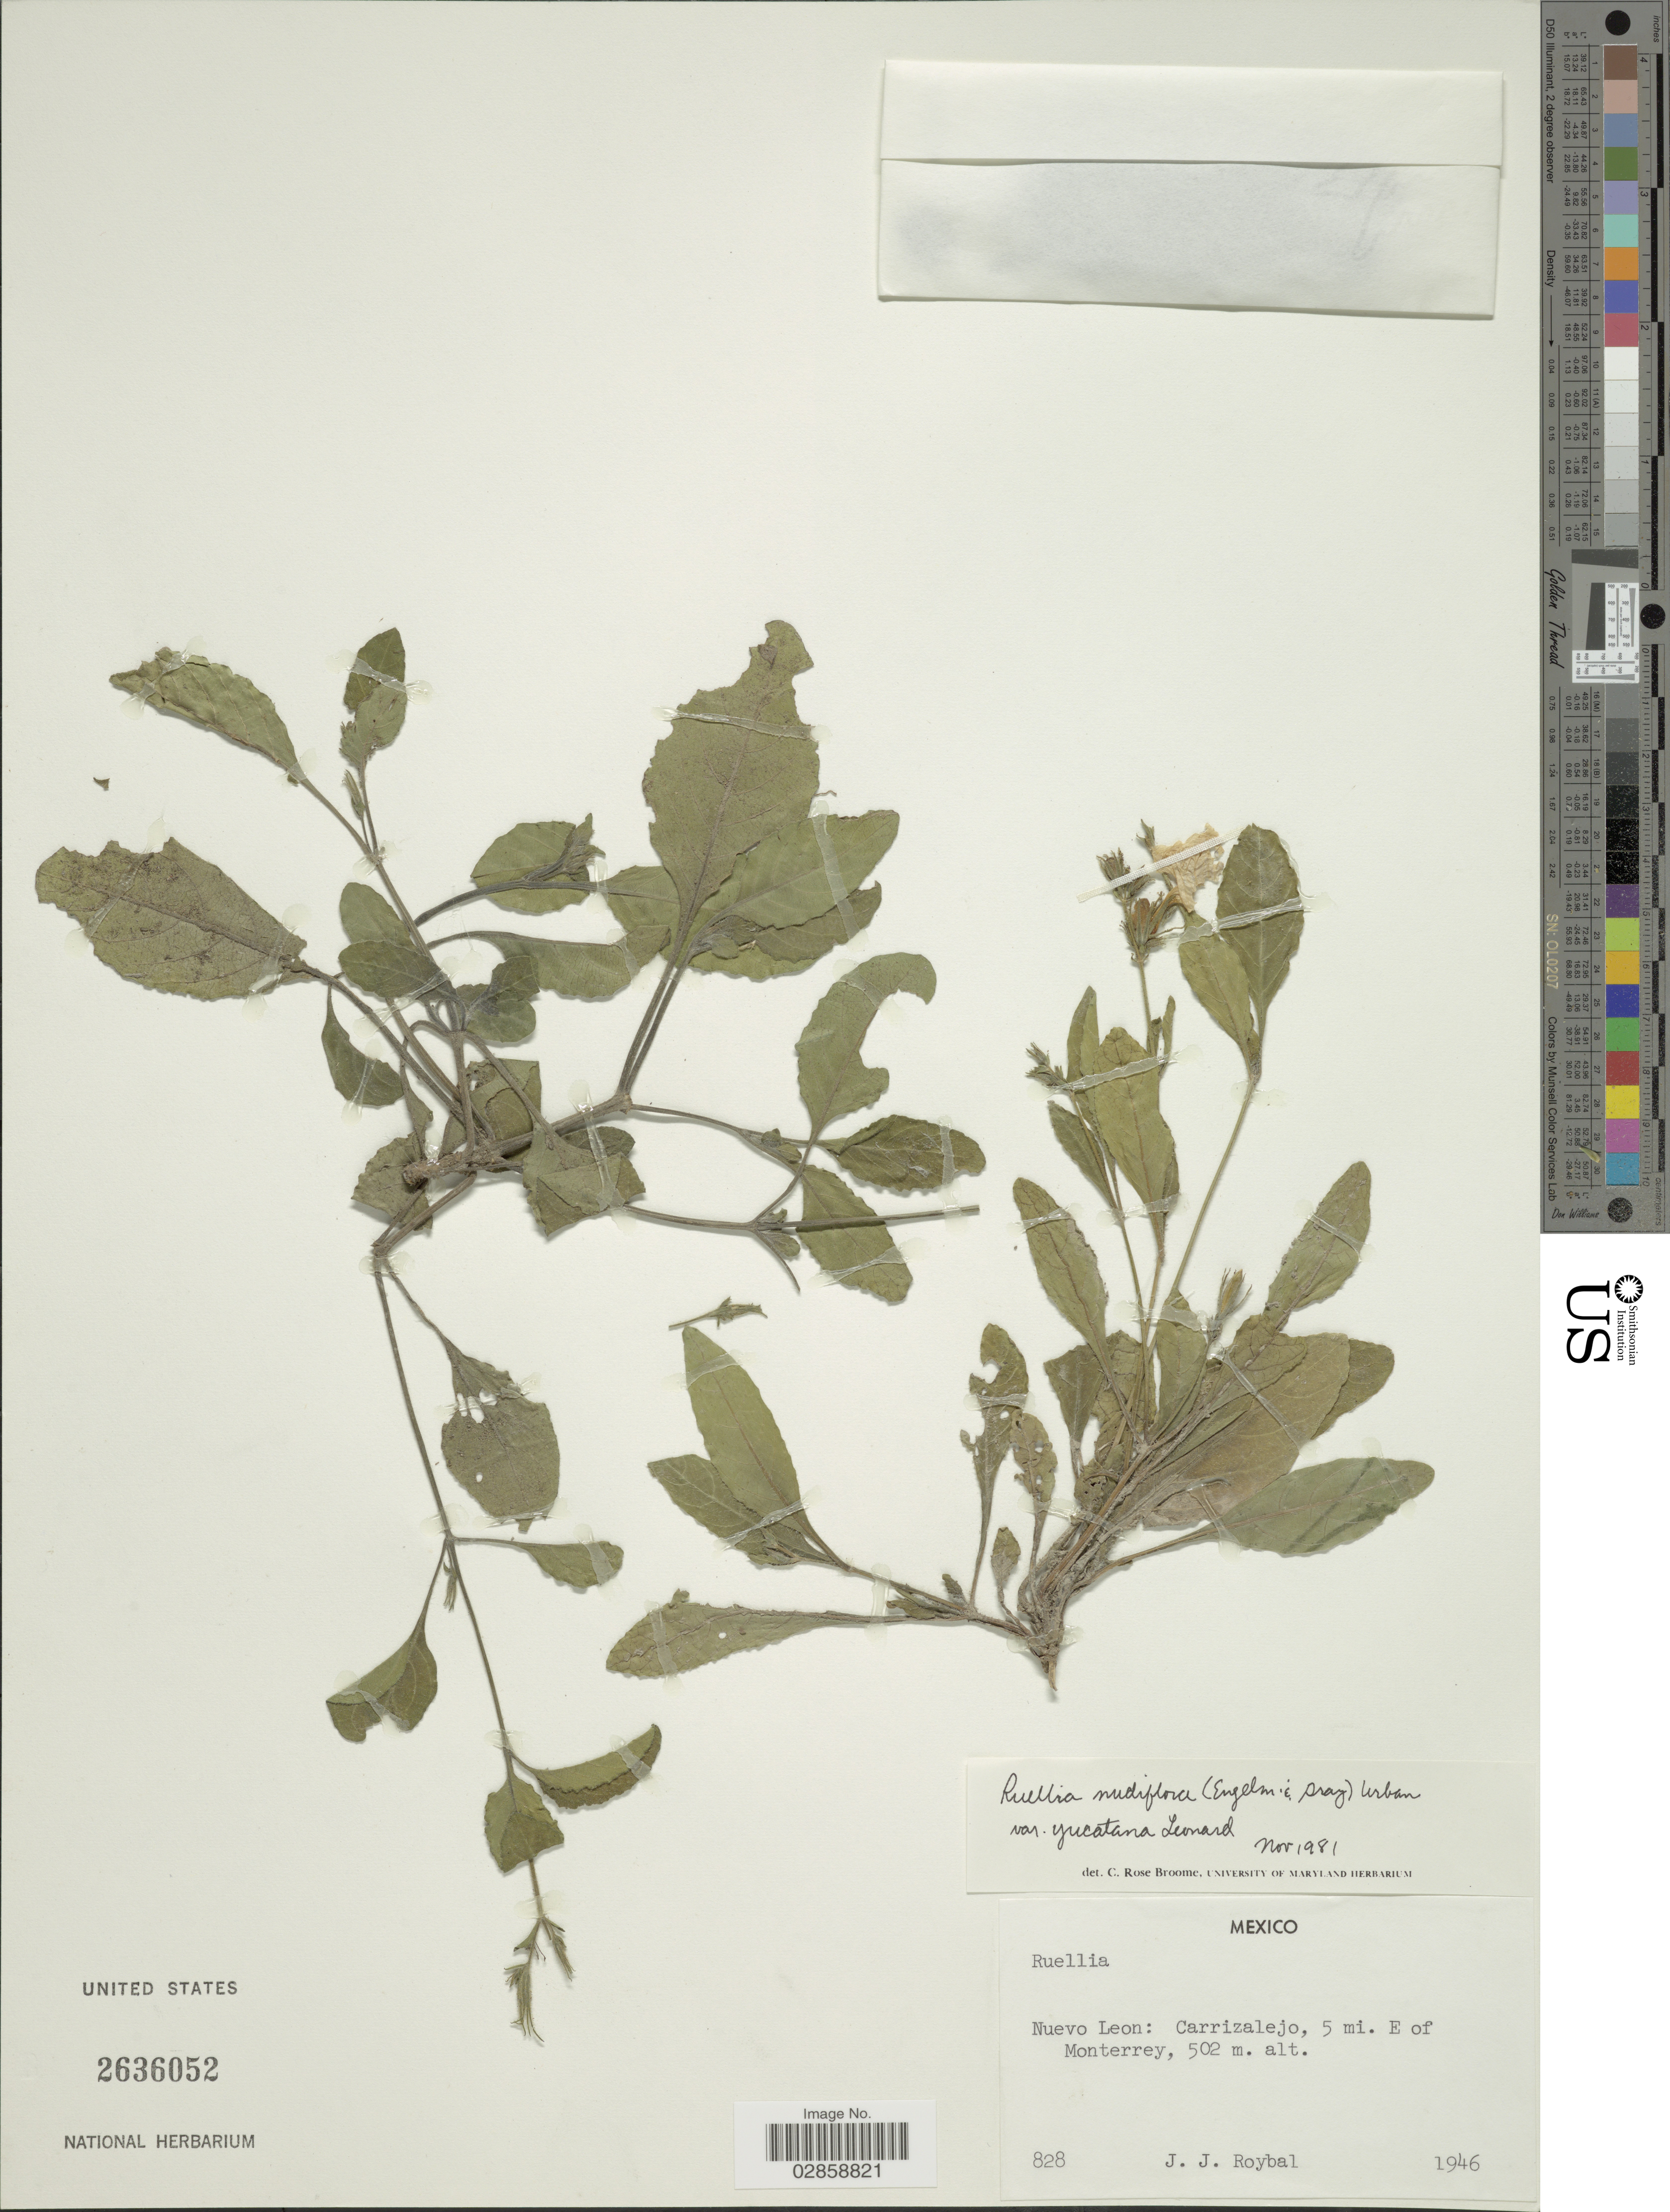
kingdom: Plantae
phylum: Tracheophyta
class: Magnoliopsida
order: Lamiales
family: Acanthaceae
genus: Ruellia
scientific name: Ruellia yucatana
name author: (Leonard) Tharp & F.A. Barkley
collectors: J. J. Roybal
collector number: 828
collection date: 1946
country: Mexico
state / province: Nuevo León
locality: Carrizalejo, 5 mi. E of Monterrey.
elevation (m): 502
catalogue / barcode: US 2636052